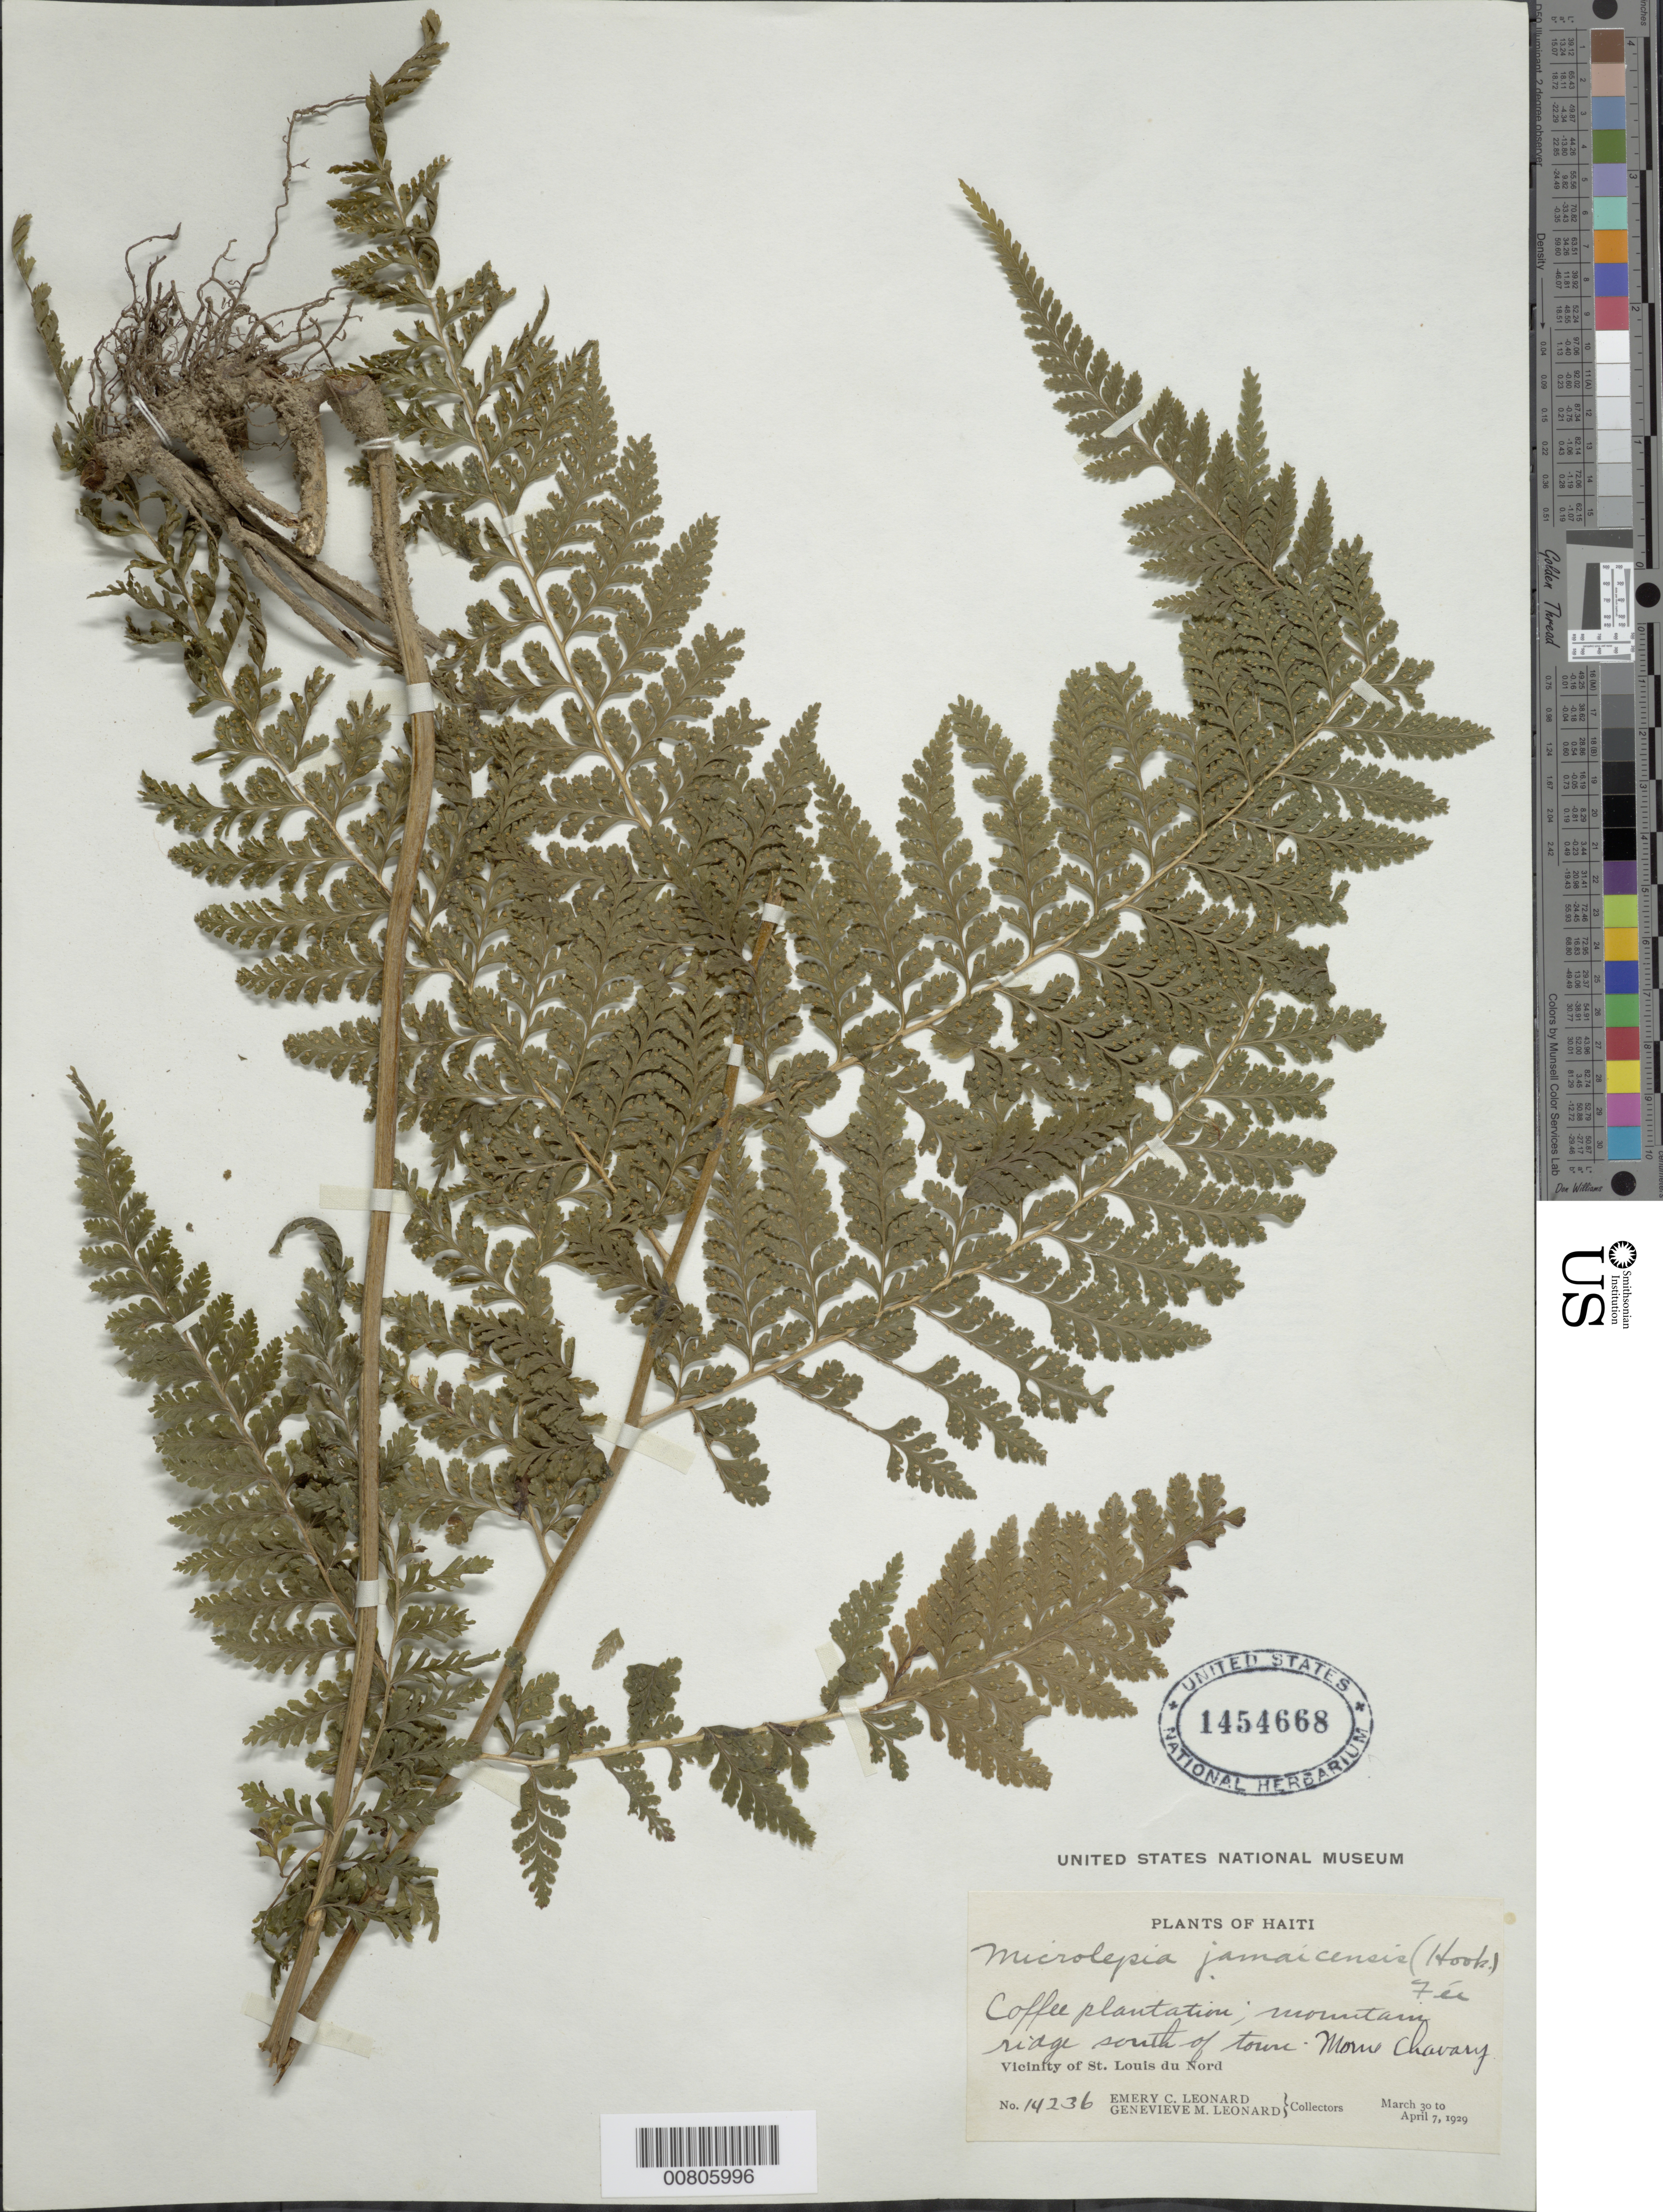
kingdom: Plantae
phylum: Tracheophyta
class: Polypodiopsida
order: Polypodiales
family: Dennstaedtiaceae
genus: Microlepia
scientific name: Microlepia jamaicensis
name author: (Hook.) Fée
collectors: E. C. Leonard & G. M. Leonard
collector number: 14236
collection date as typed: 30 Mar 1929 to 07 Apr 1929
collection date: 1929-03-30/1929-04-07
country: Haiti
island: Hispaniola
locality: St. Louis du Nord, S of town, Morne Chavary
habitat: Coffee plantation, mountain ridge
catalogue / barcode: US 1454668